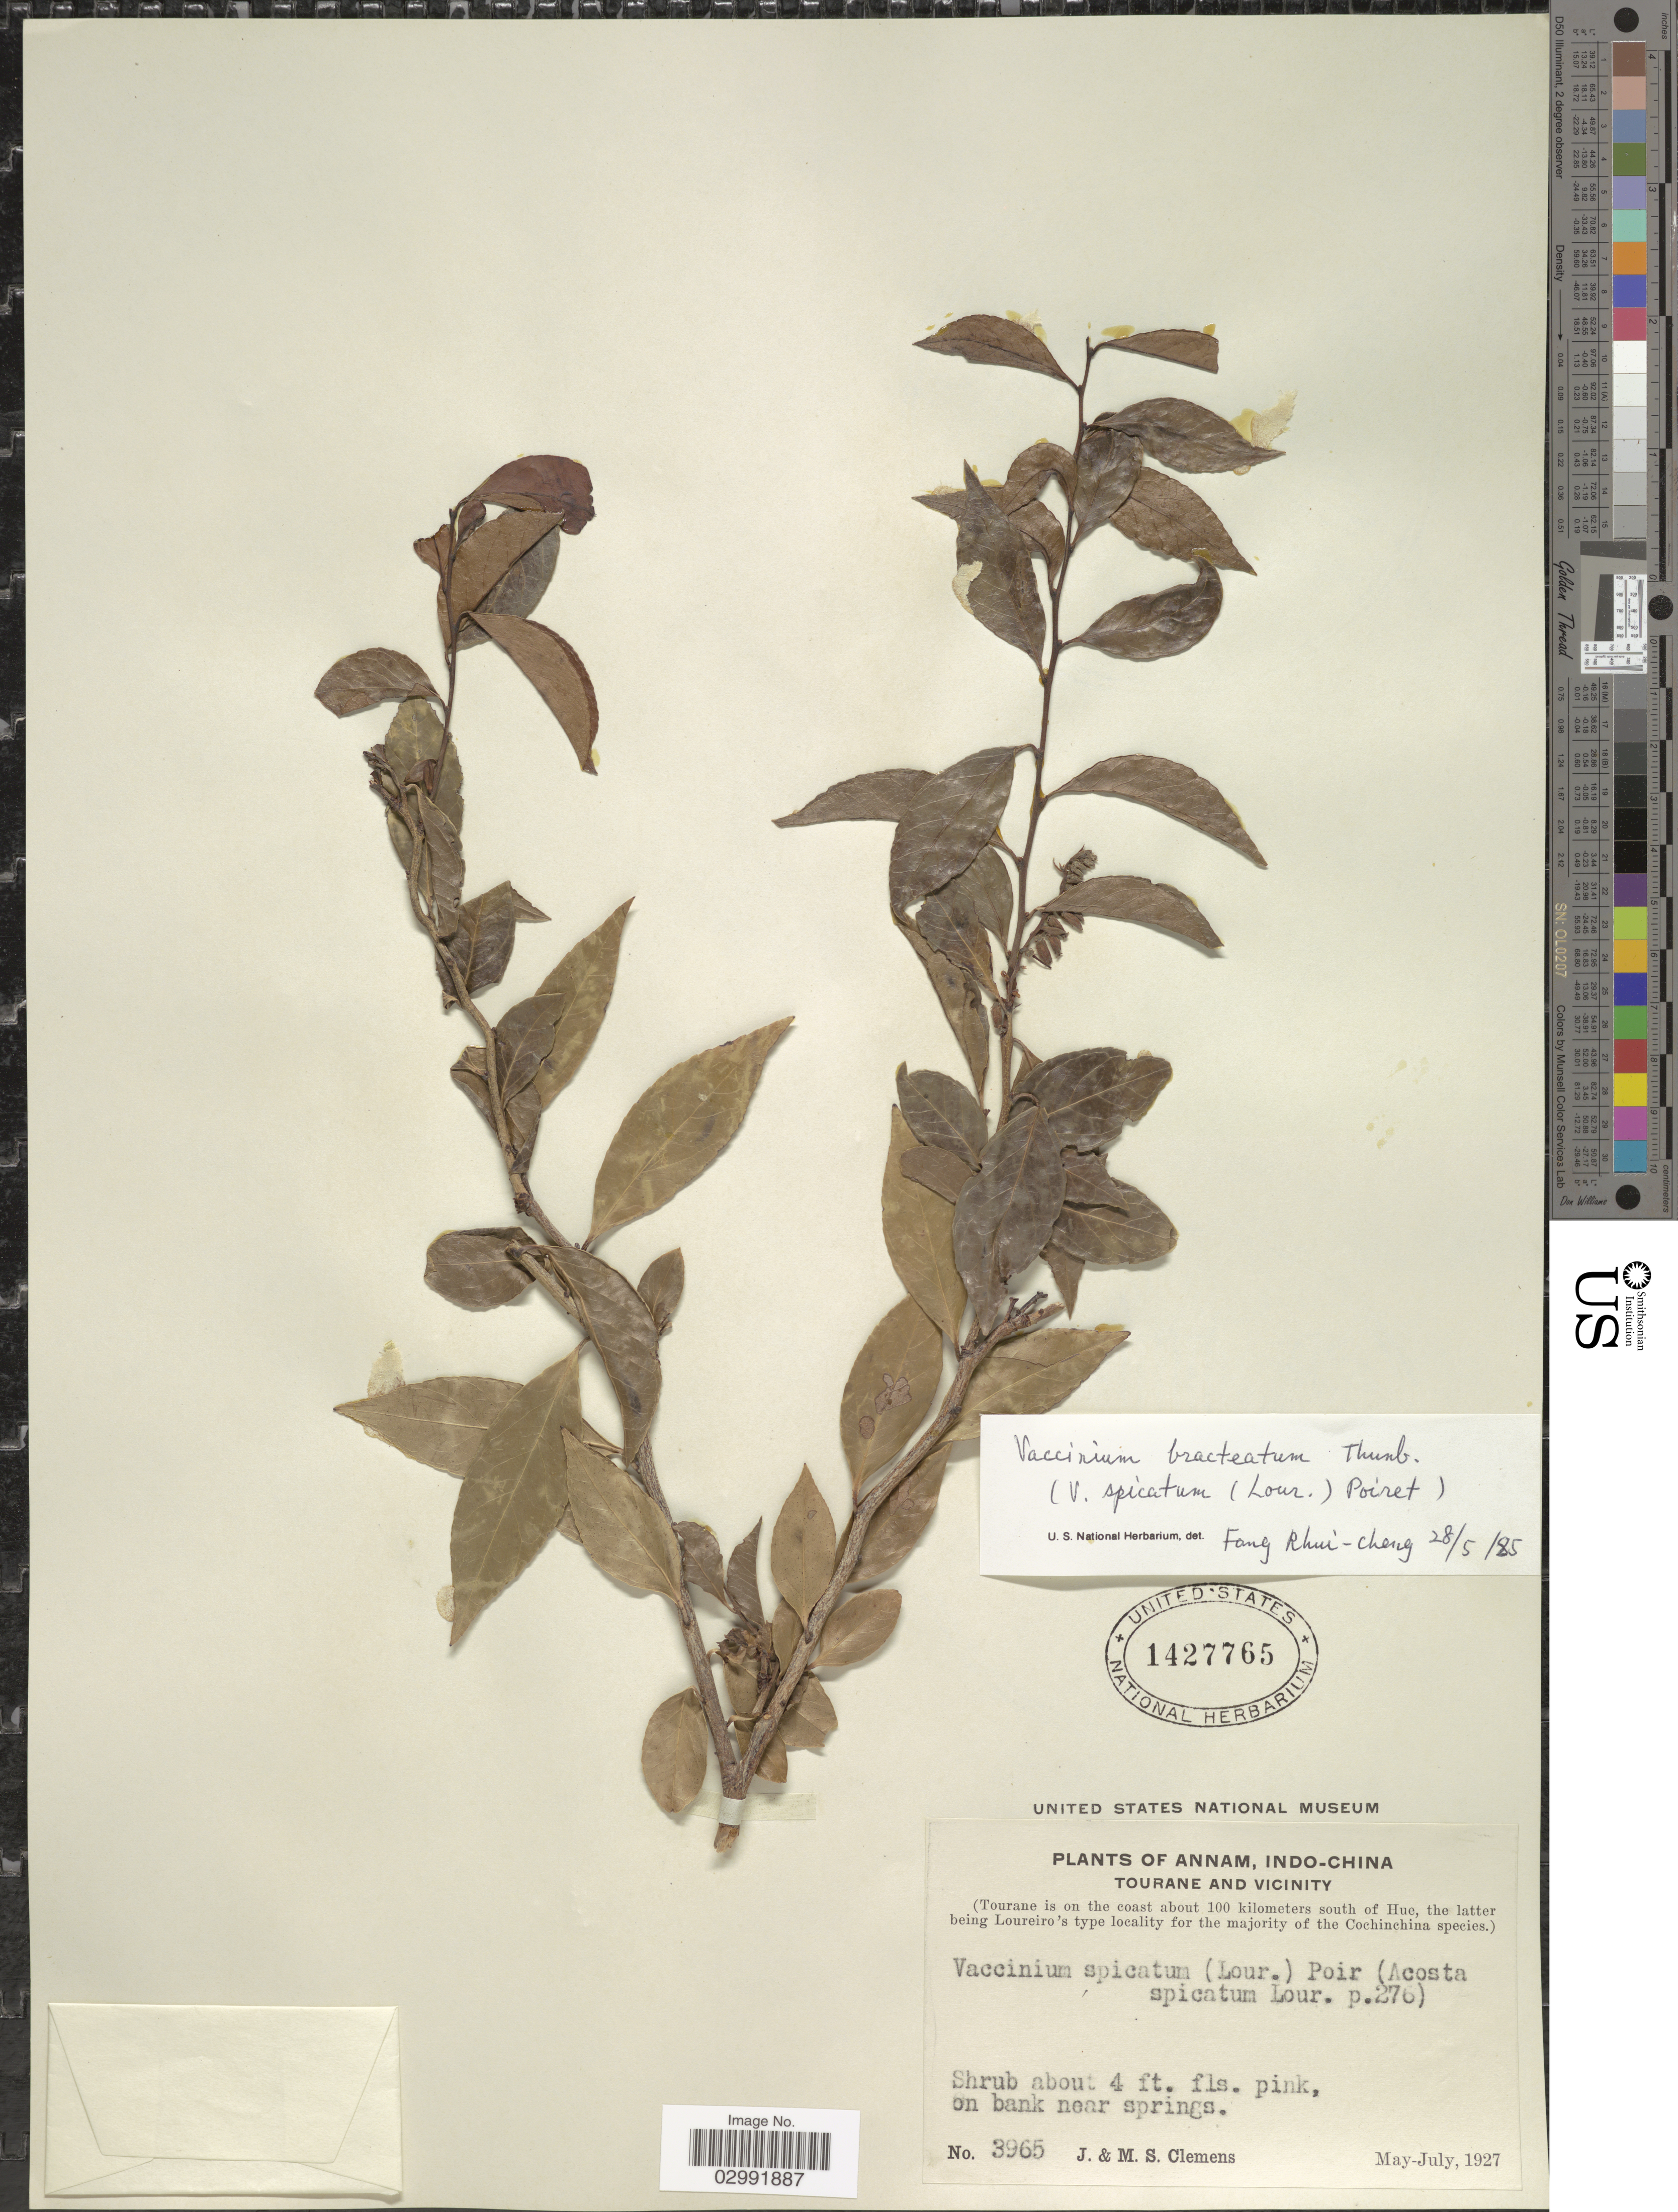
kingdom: Plantae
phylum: Tracheophyta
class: Magnoliopsida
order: Ericales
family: Ericaceae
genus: Vaccinium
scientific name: Vaccinium bracteatum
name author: Thunb.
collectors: J. Clemens & M. S. Clemens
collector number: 3965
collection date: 1927-05/1927-07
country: Vietnam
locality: Annam, Indo-China. Tourane and vicinity. (Tourane is on the coast about 100 kilometers south of Hue).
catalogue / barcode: US 1427765